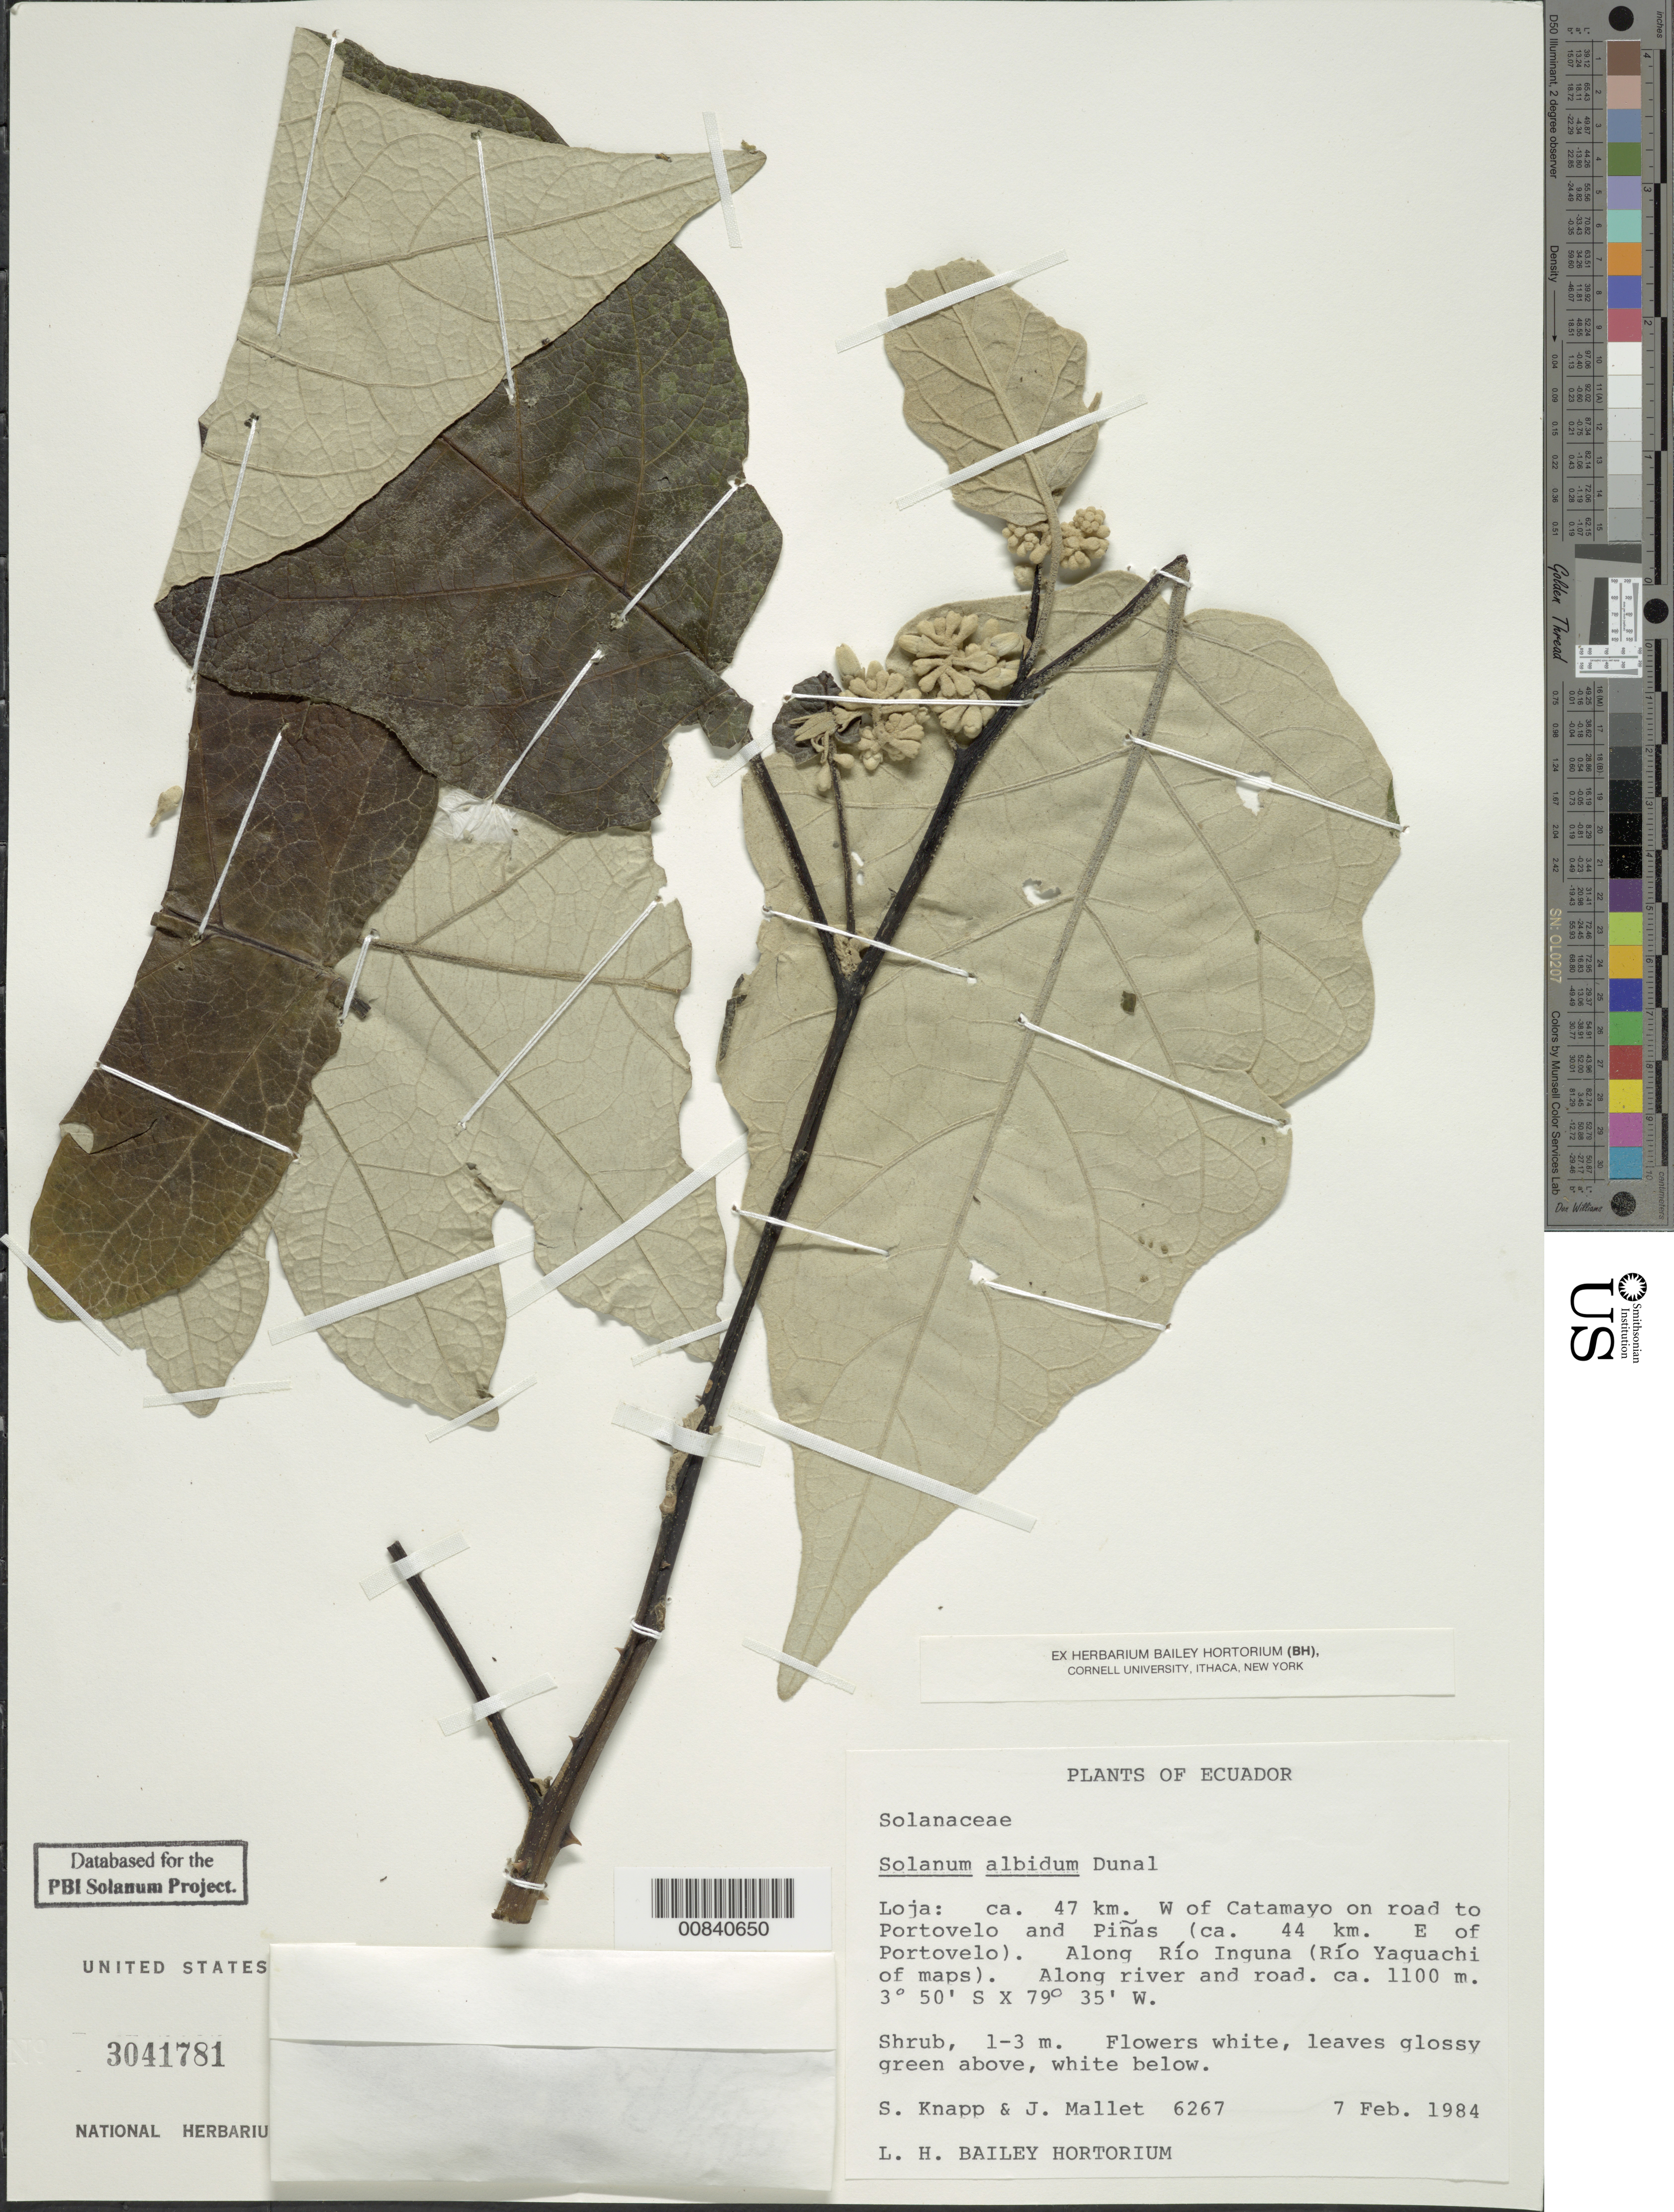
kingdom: Plantae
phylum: Tracheophyta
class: Magnoliopsida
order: Solanales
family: Solanaceae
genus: Solanum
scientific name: Solanum albidum Dunal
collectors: S. Knapp & J. Mallet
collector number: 6267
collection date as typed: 7 Feb 1984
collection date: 1984-02-07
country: Ecuador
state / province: Loja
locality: ca. 47 km W of Catamayo on the road to Portovelo and Piñas (ca. 44 km. E of Portovelo).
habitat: Along Rio Inguna (Rio Yaguachi of maps). Along river and road.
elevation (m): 1100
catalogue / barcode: US 3041781